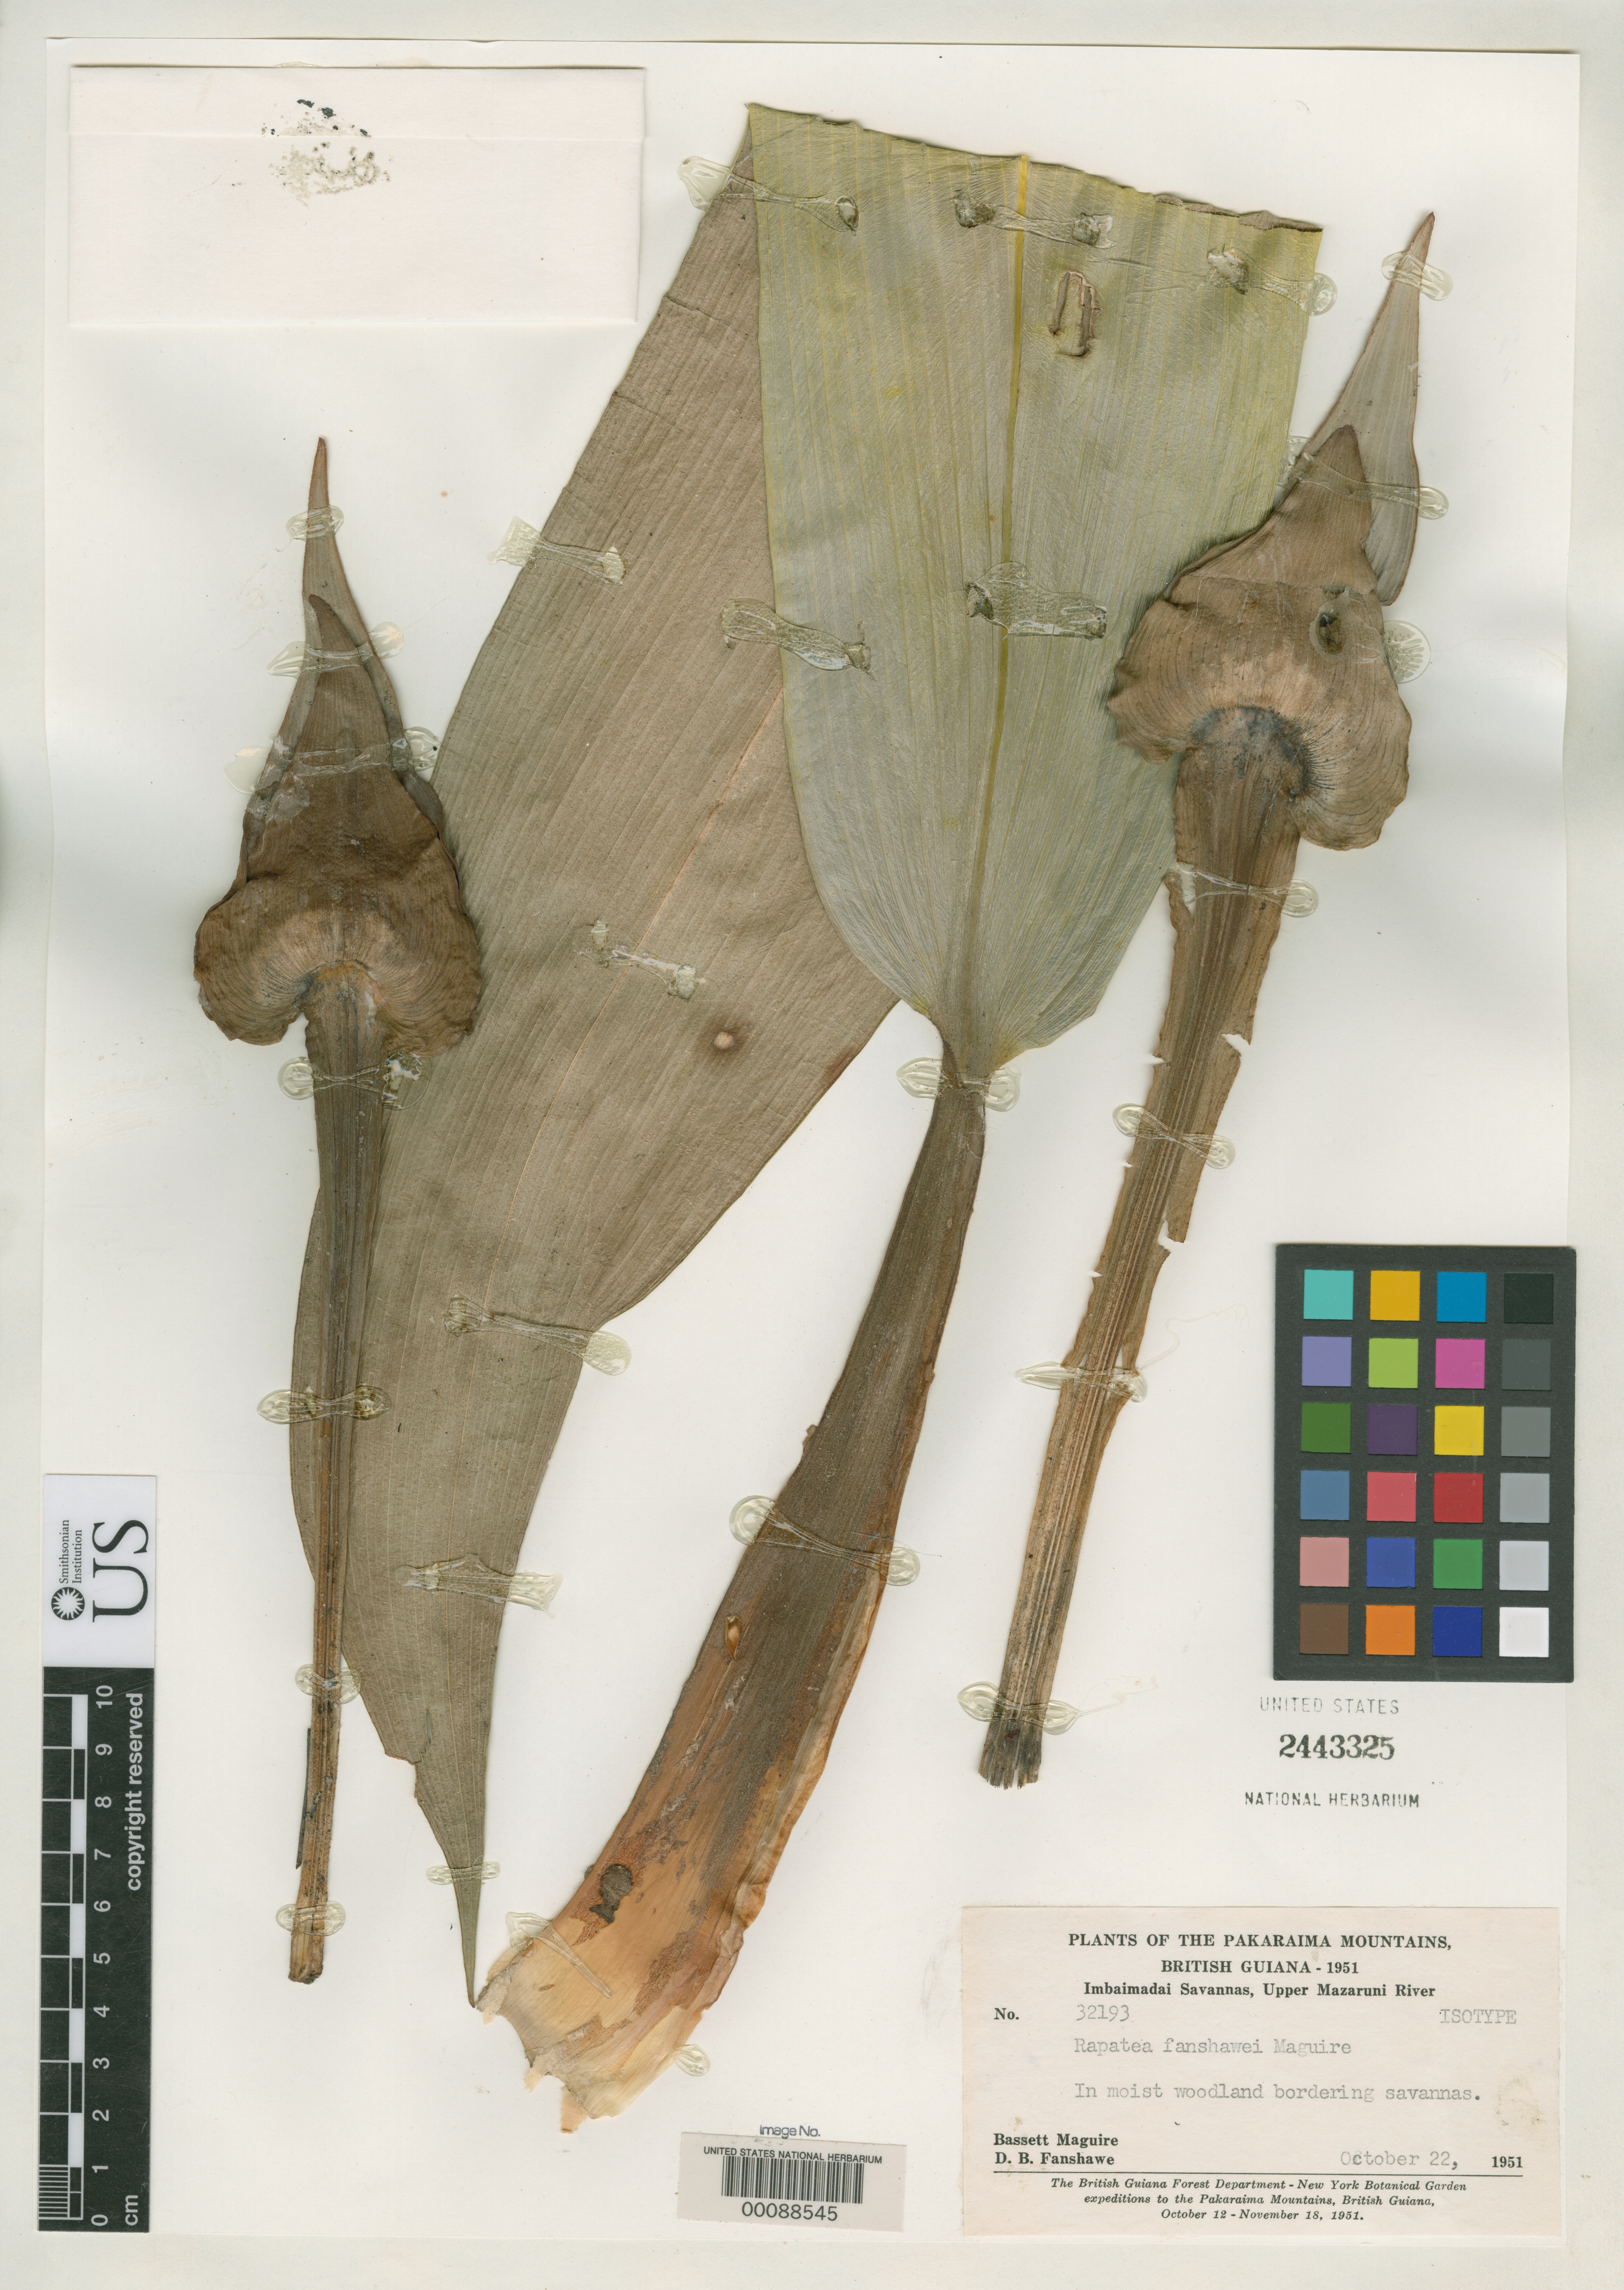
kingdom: Plantae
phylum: Tracheophyta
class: Liliopsida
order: Poales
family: Rapateaceae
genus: Rapatea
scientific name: Rapatea fanshawei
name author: Maguire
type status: Isotype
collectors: B. Maguire & D. B. Fanshawe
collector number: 32193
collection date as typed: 22 Oct 1951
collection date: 1951-10-22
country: Guyana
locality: Imbaimadai.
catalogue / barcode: US 2443325